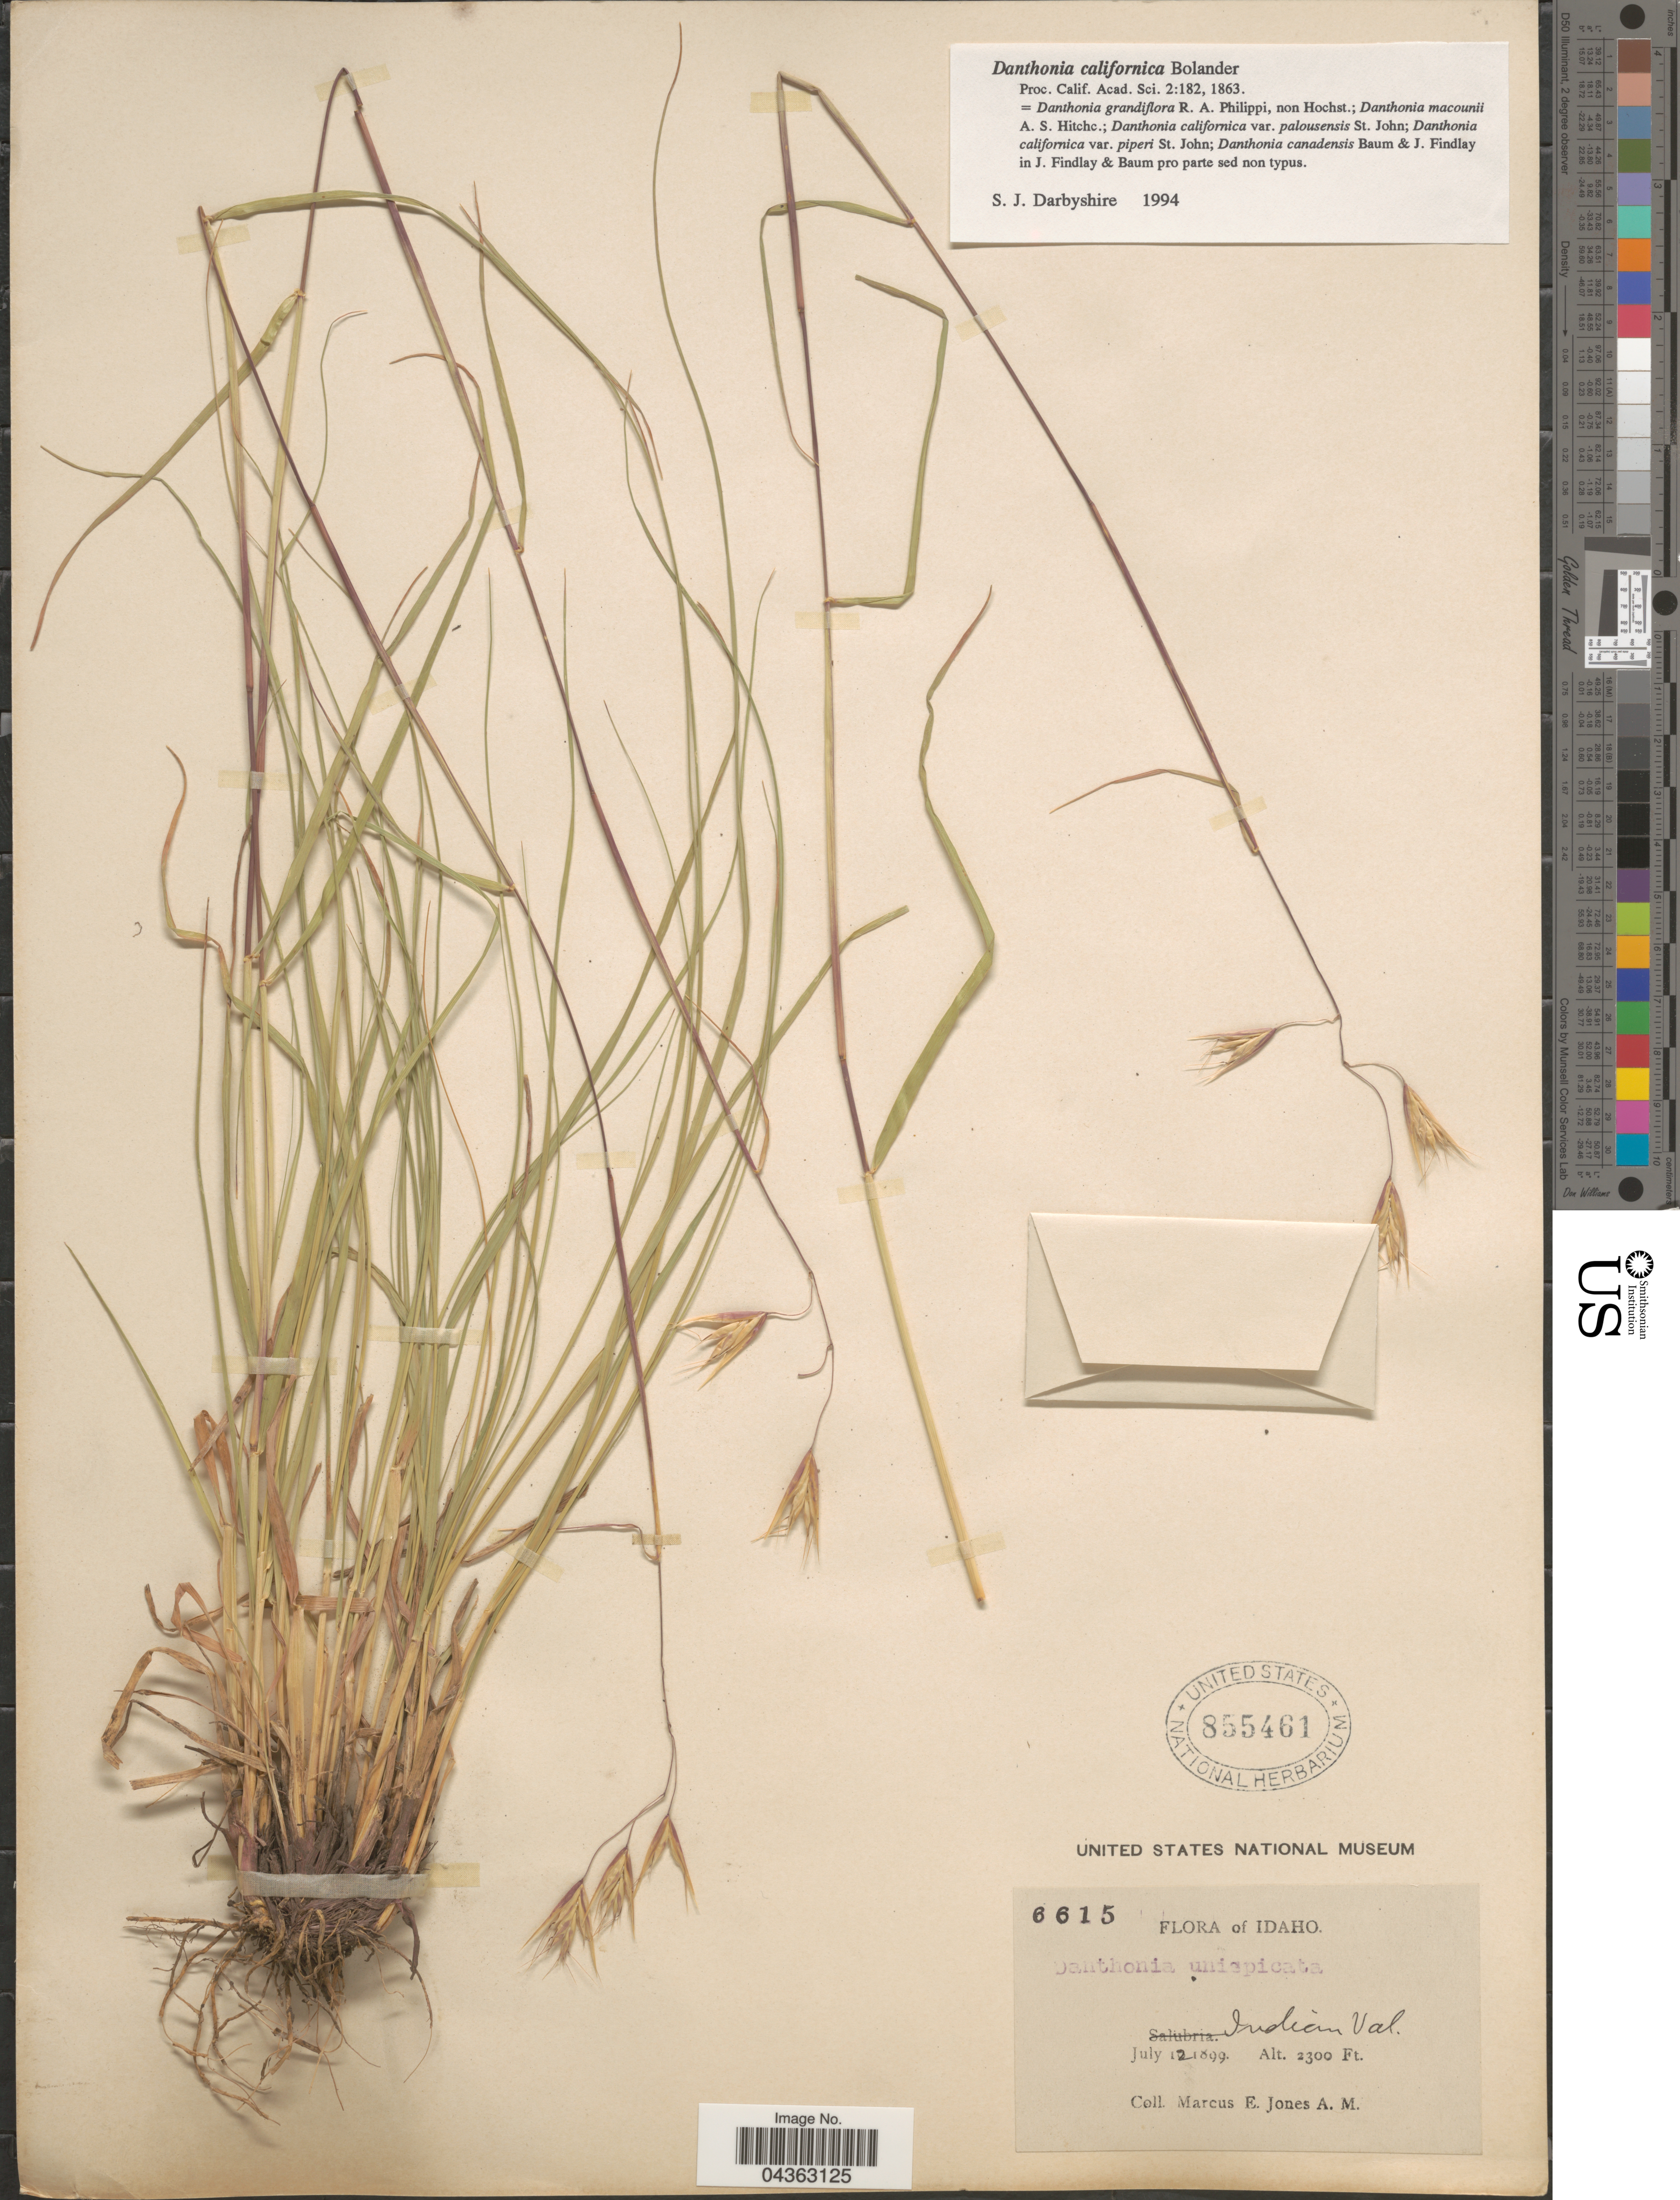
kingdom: Plantae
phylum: Tracheophyta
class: Liliopsida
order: Poales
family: Poaceae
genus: Danthonia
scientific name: Danthonia californica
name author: Bol.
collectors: M. E. Jones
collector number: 6615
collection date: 1899-07-12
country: United States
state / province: Idaho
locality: Indian Val.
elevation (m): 701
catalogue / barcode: US 855461